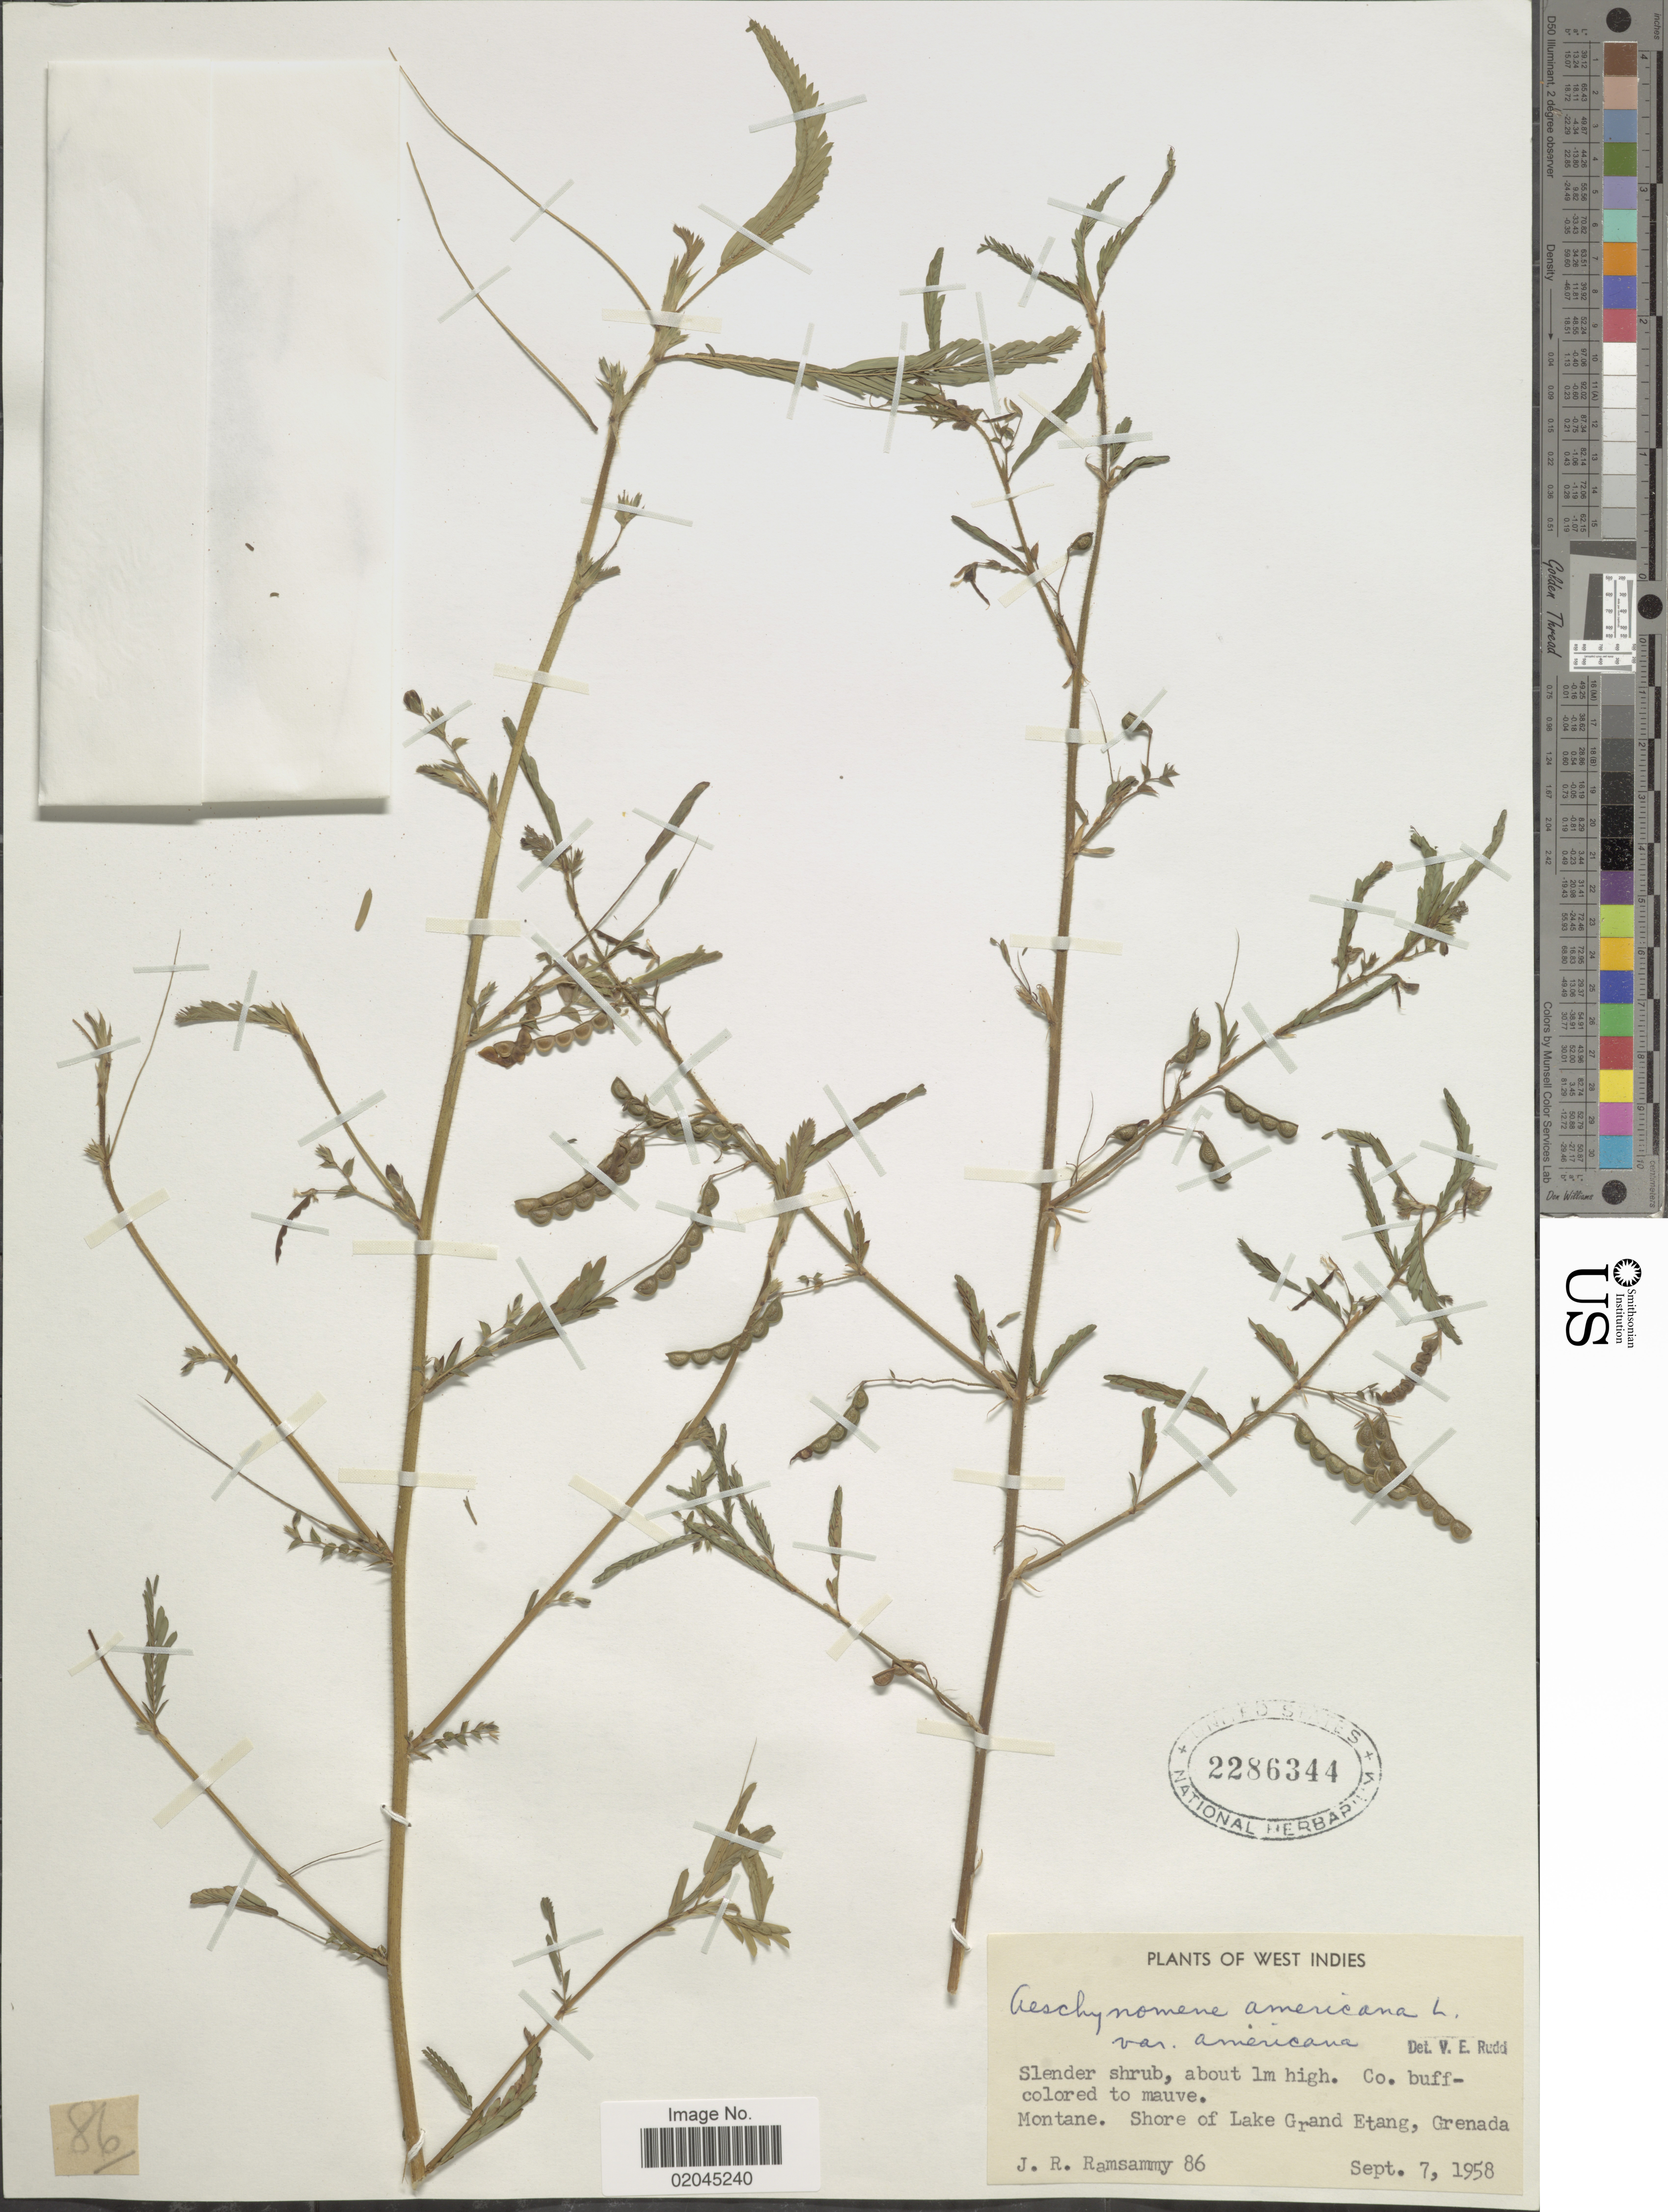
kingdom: Plantae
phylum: Tracheophyta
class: Magnoliopsida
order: Fabales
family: Fabaceae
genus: Aeschynomene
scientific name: Aeschynomene americana var. americana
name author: L.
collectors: J. Ramsammy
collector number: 86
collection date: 1958-09-07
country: Grenada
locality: Montane. Shore of Lake Grand Etang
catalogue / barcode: US 2286344